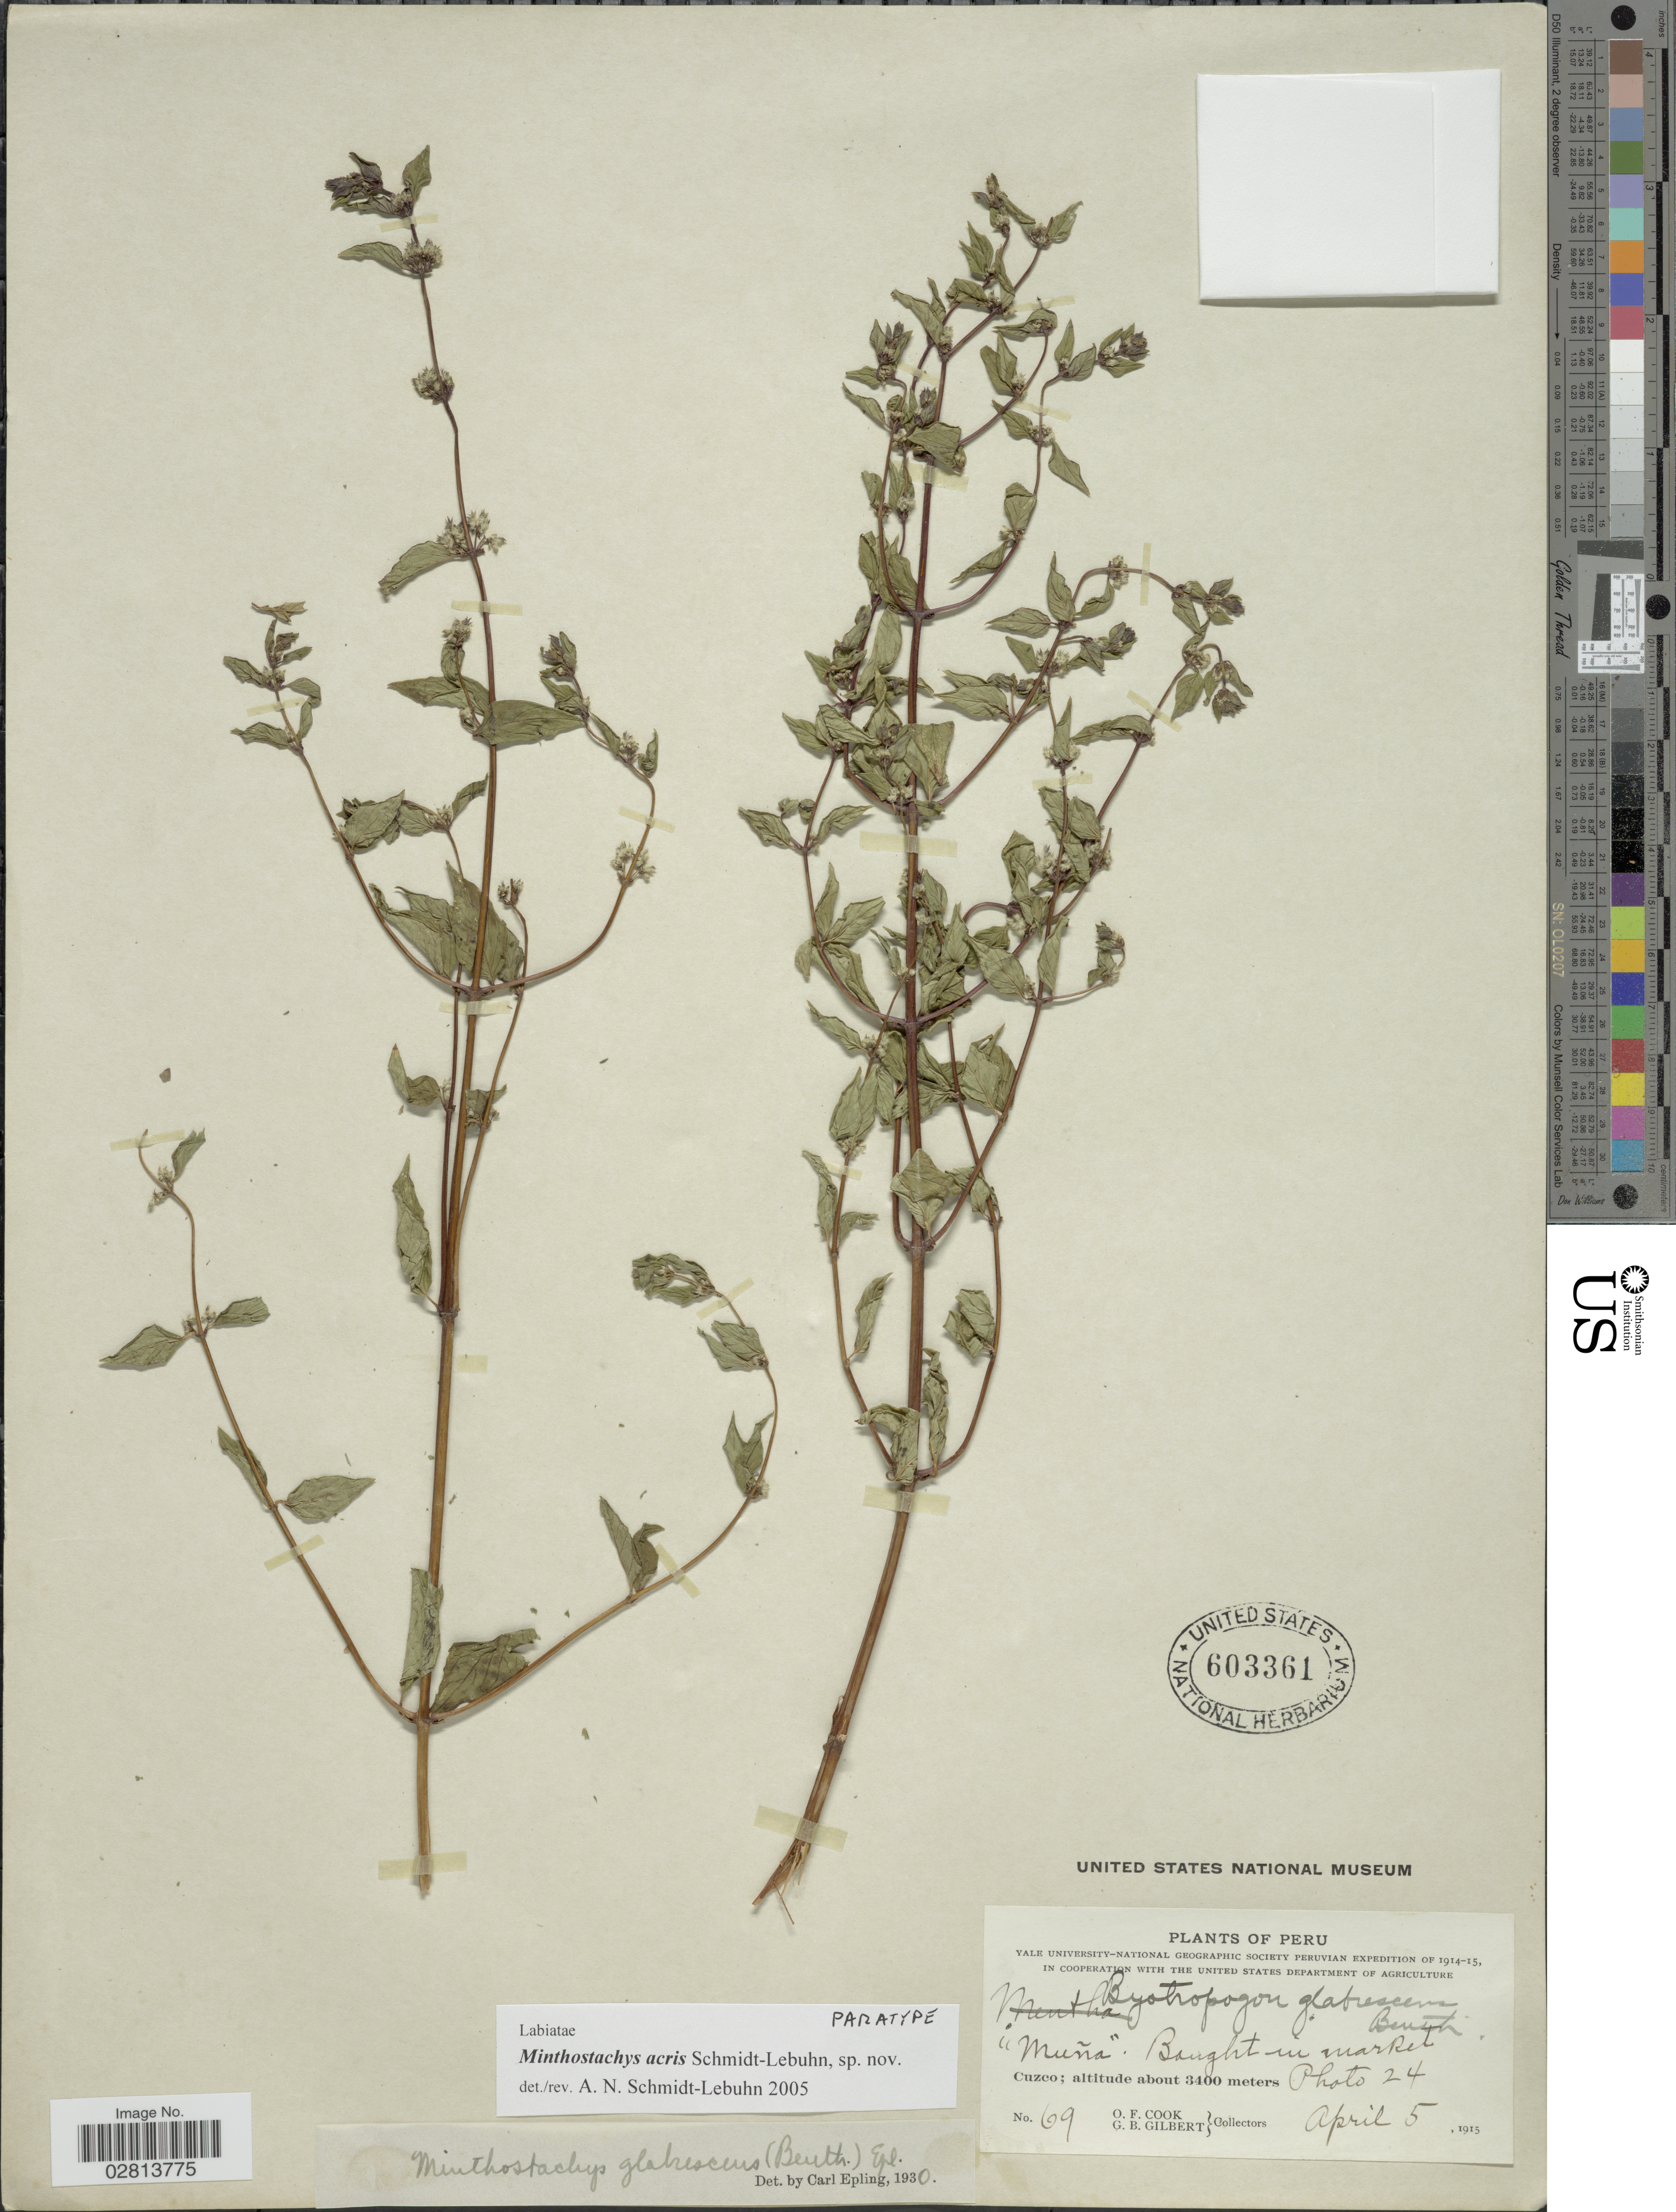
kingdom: Plantae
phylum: Tracheophyta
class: Magnoliopsida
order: Lamiales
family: Lamiaceae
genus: Minthostachys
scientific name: Minthostachys acris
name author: Schmidt-Leb.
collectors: O. F. Cook & G. B. Gilbert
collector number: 69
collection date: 1915-04-05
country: Peru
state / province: Cusco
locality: Cuzco.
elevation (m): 3400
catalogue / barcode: US 603361